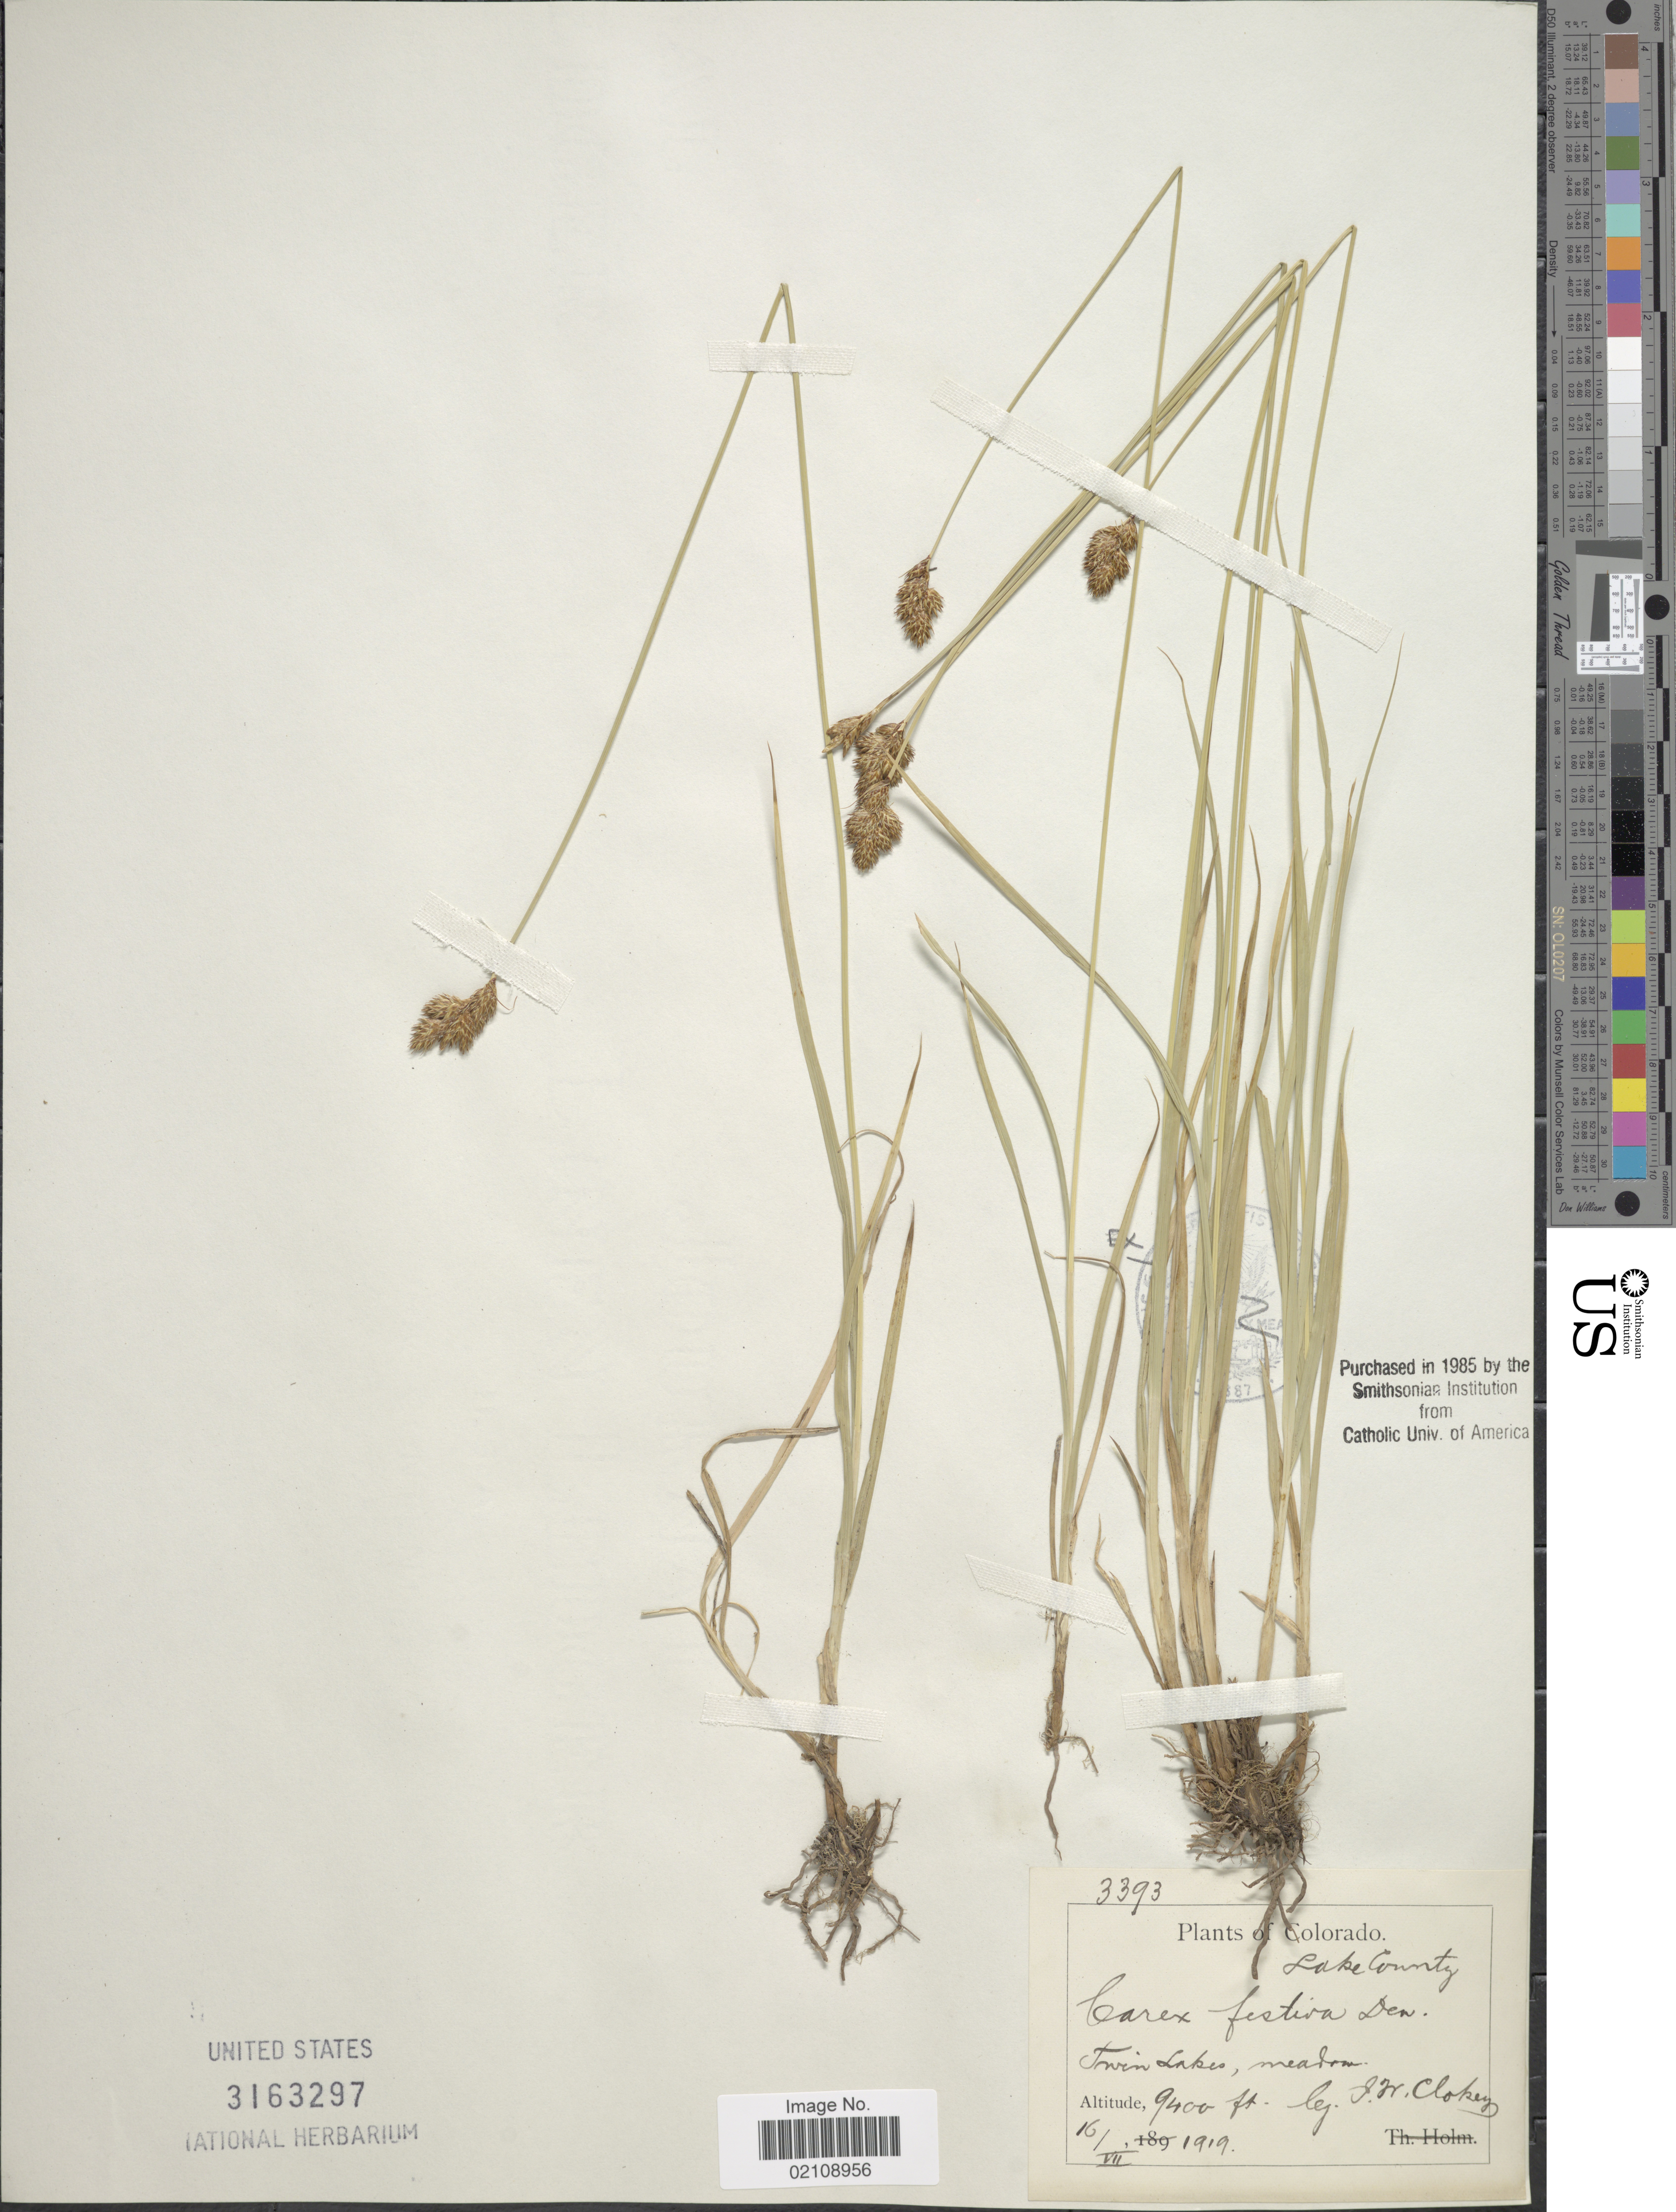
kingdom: Plantae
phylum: Tracheophyta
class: Liliopsida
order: Poales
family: Cyperaceae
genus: Carex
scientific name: Carex microptera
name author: Mack.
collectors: I. W. Clokey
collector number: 3393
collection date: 1919-07-16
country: United States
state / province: Colorado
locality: Twin Lake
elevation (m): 2865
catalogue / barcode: US 3163297